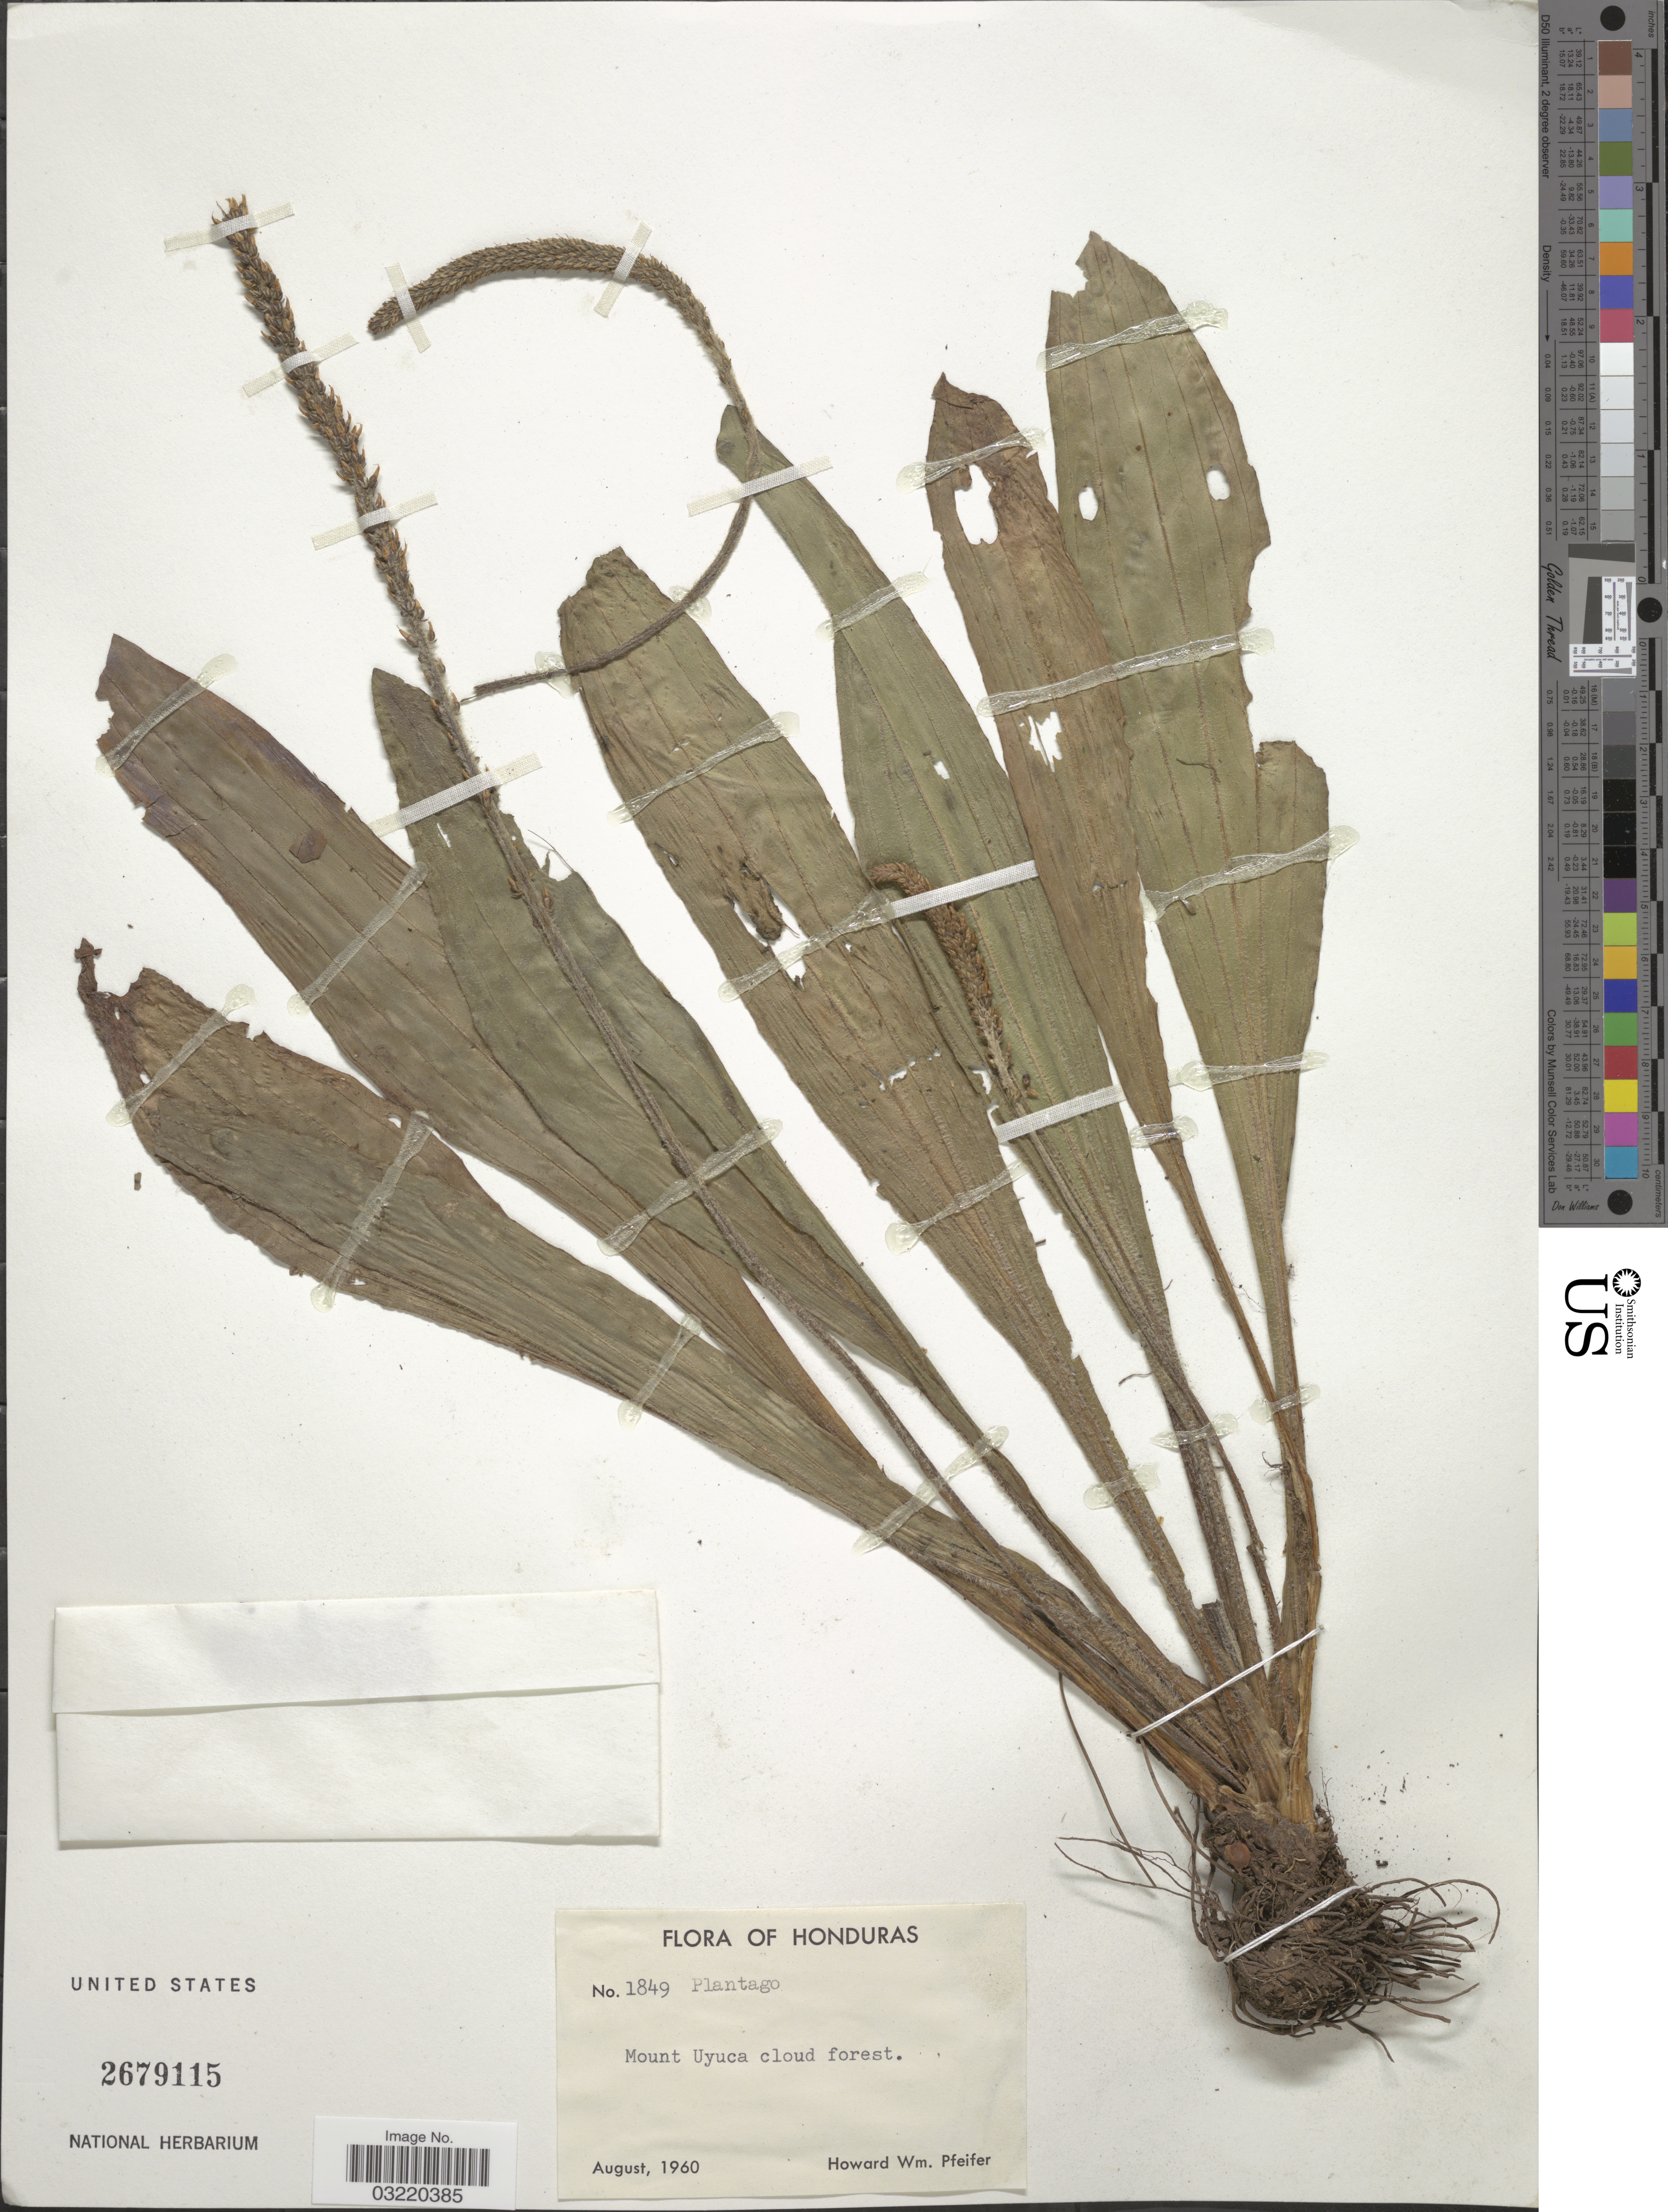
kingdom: Plantae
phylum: Tracheophyta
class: Magnoliopsida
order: Lamiales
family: Plantaginaceae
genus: Plantago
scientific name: Plantago sp.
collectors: H. W. Pfeifer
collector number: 1849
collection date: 1960-08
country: Honduras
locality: Mount Uyuca cloud forest.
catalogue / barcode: US 2679115